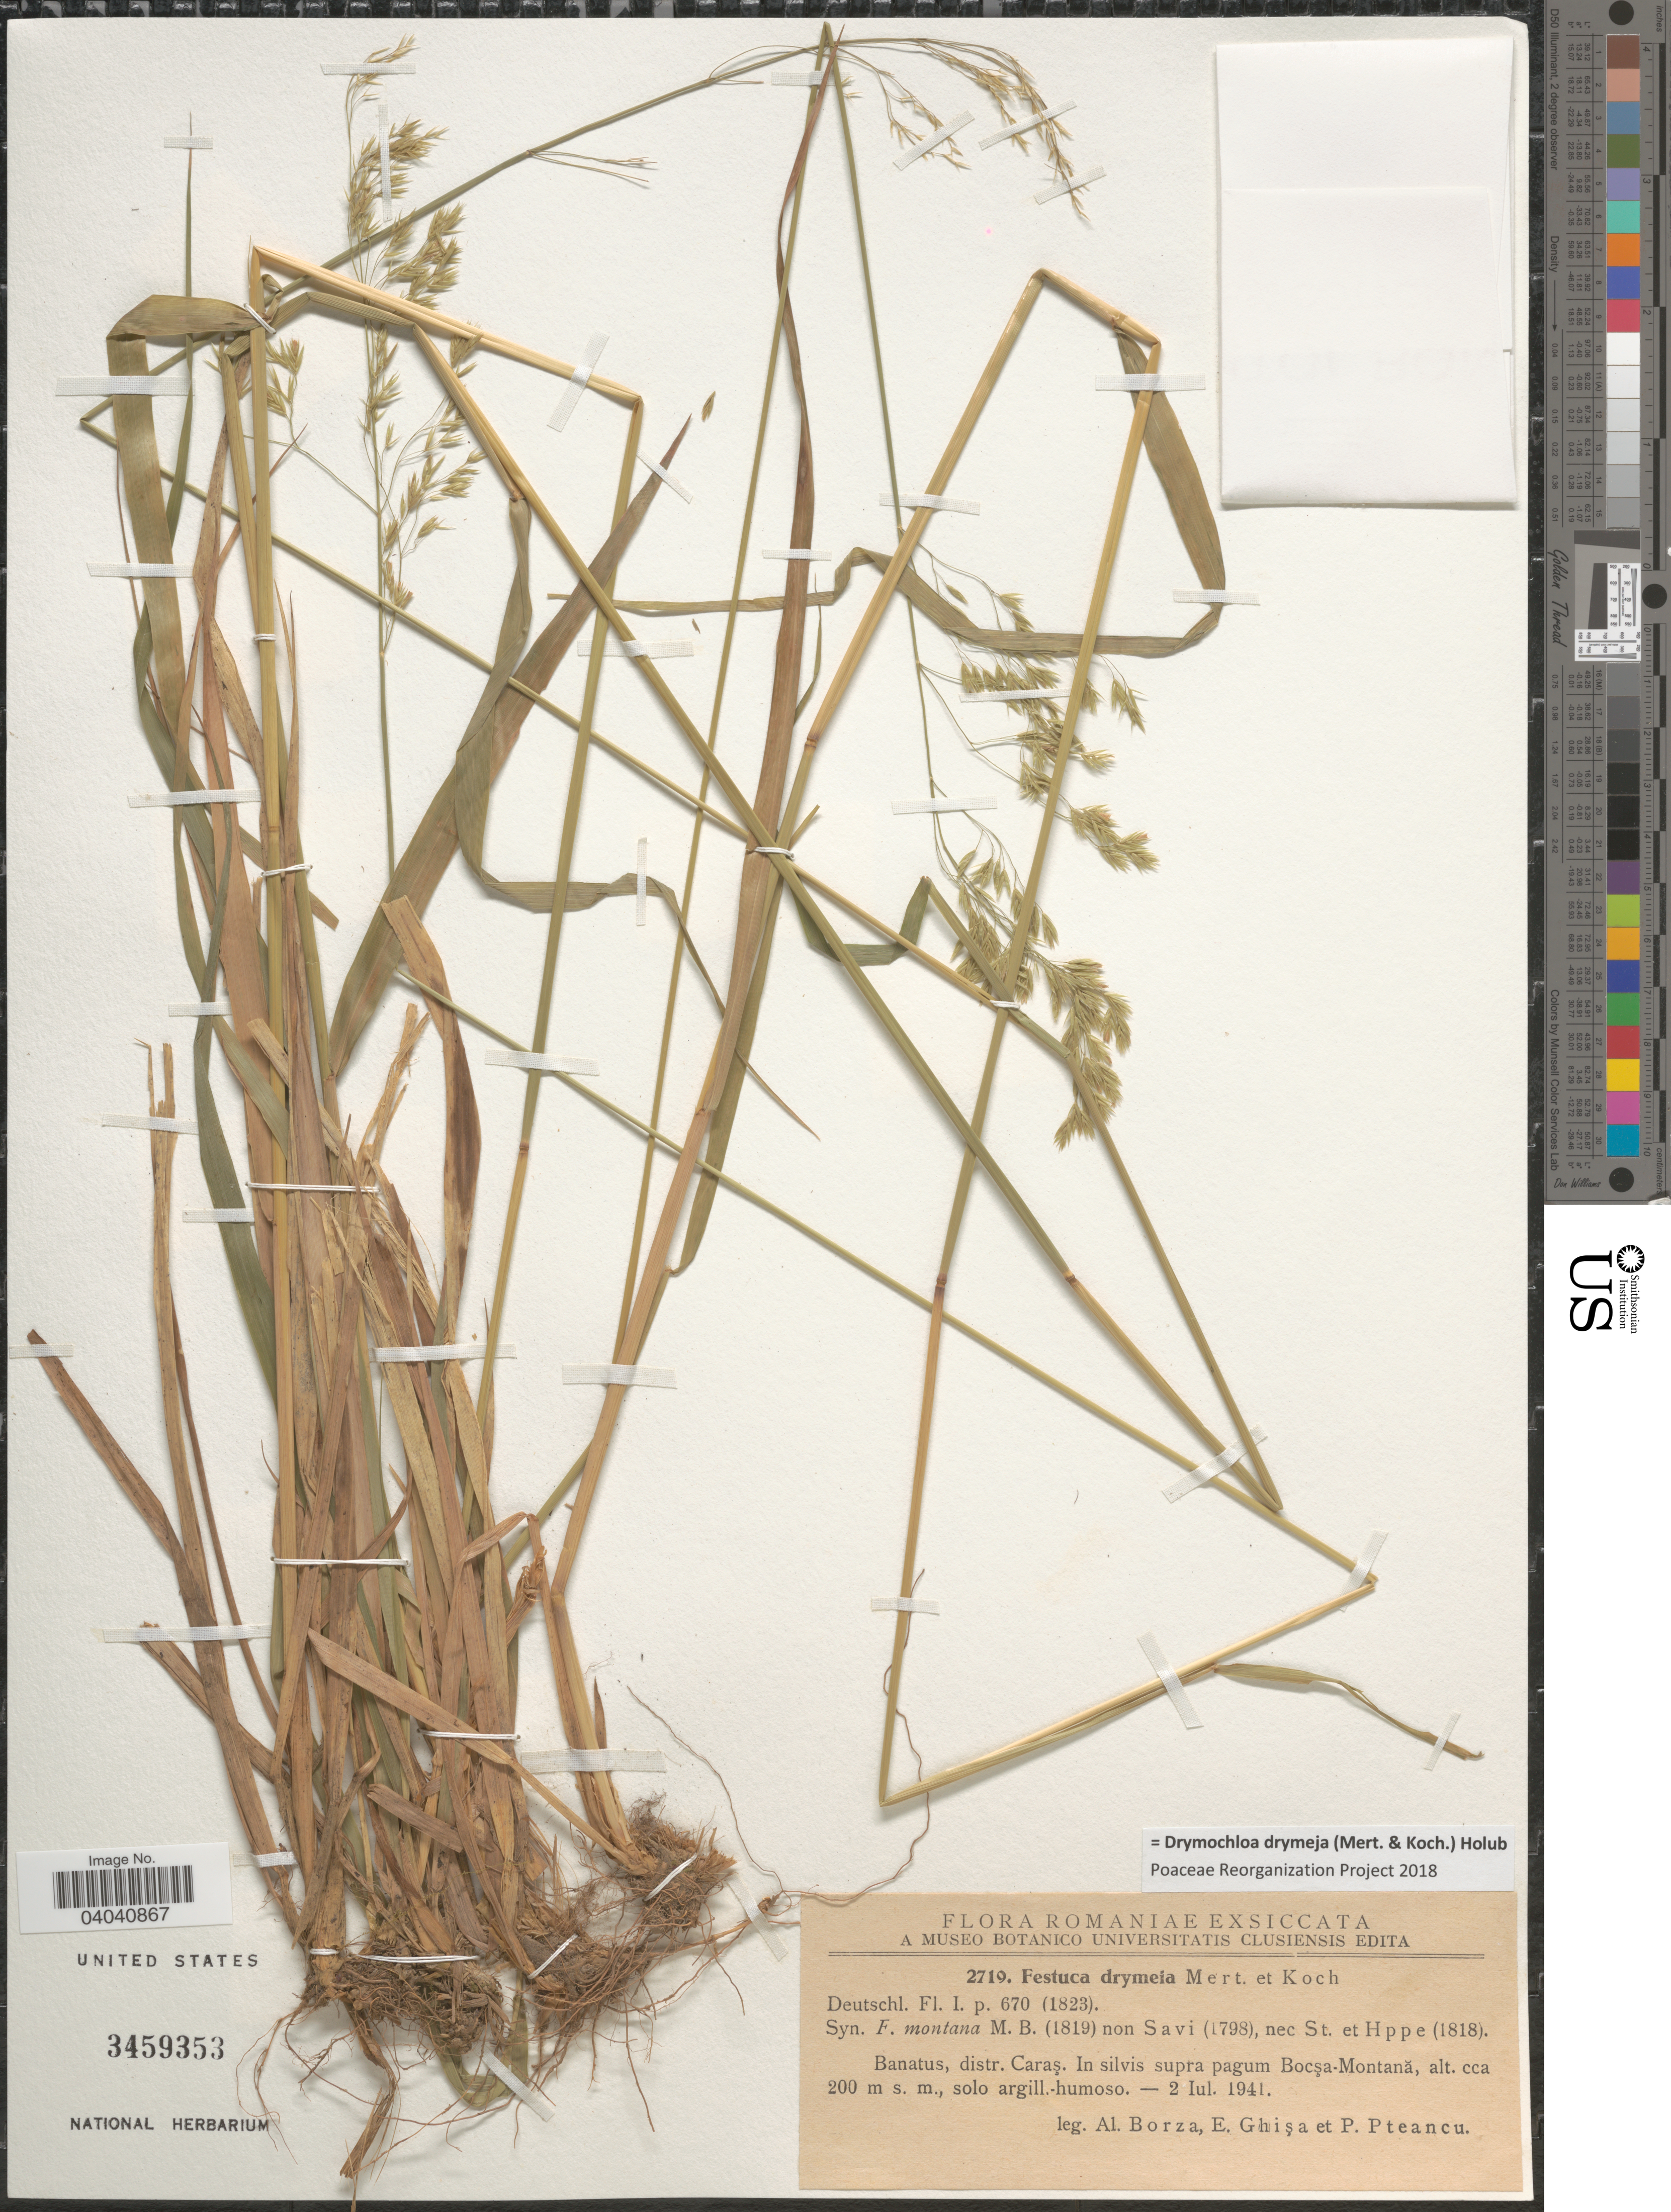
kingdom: Plantae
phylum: Tracheophyta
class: Liliopsida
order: Poales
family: Poaceae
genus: Drymochloa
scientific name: Drymochloa drymeja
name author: (Mert. & W.D.J. Koch) Holub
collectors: A. Borza, E. Ghisa & P. Pteancu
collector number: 2719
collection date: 1941-07-02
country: Romania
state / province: Caras-Severin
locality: Romaniae. Banatus, distr. Caraş. In silvis supra pagum Bocşa-Montană.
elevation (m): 200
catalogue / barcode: US 3459353